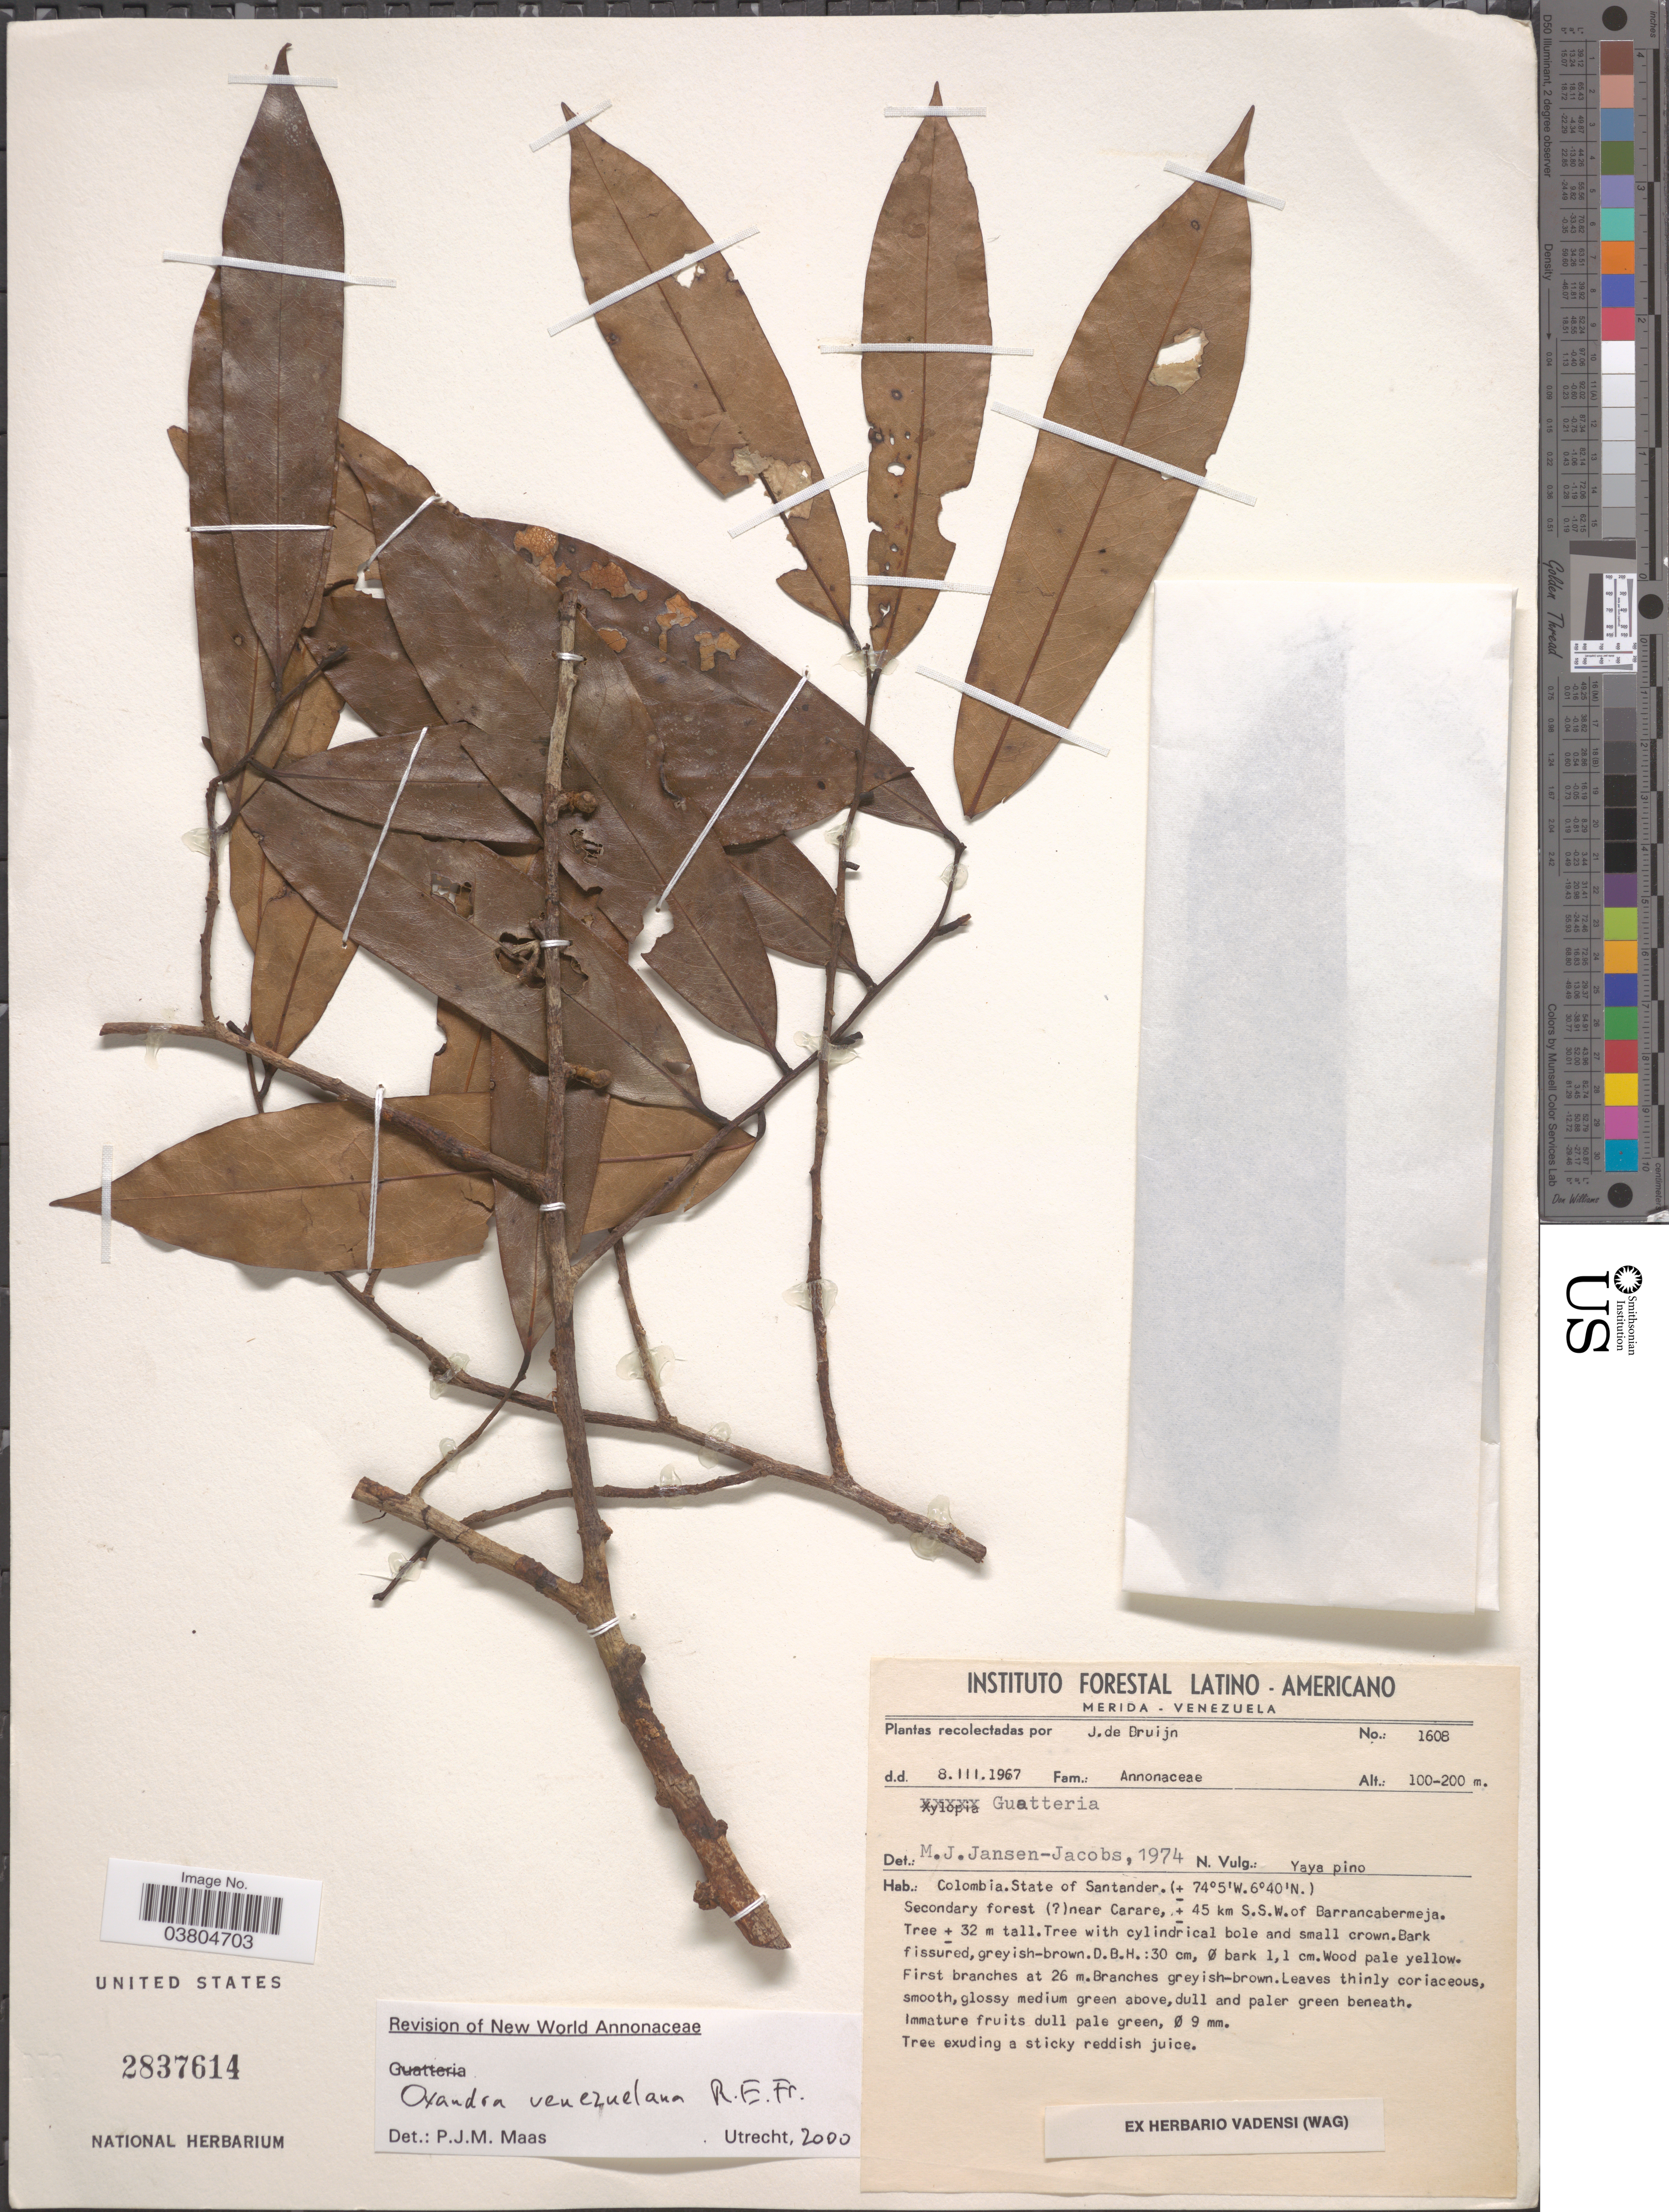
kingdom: Plantae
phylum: Tracheophyta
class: Magnoliopsida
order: Magnoliales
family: Annonaceae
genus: Oxandra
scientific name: Oxandra venezuelana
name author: R.E. Fr.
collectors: J. Bruijn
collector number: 1608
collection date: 1967-03-08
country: Colombia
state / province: Santander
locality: Secondary forest ( [unsure placement]) near Carare, ± 45 km S.S.W. of Barrancabermeja.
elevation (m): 100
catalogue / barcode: US 2837614